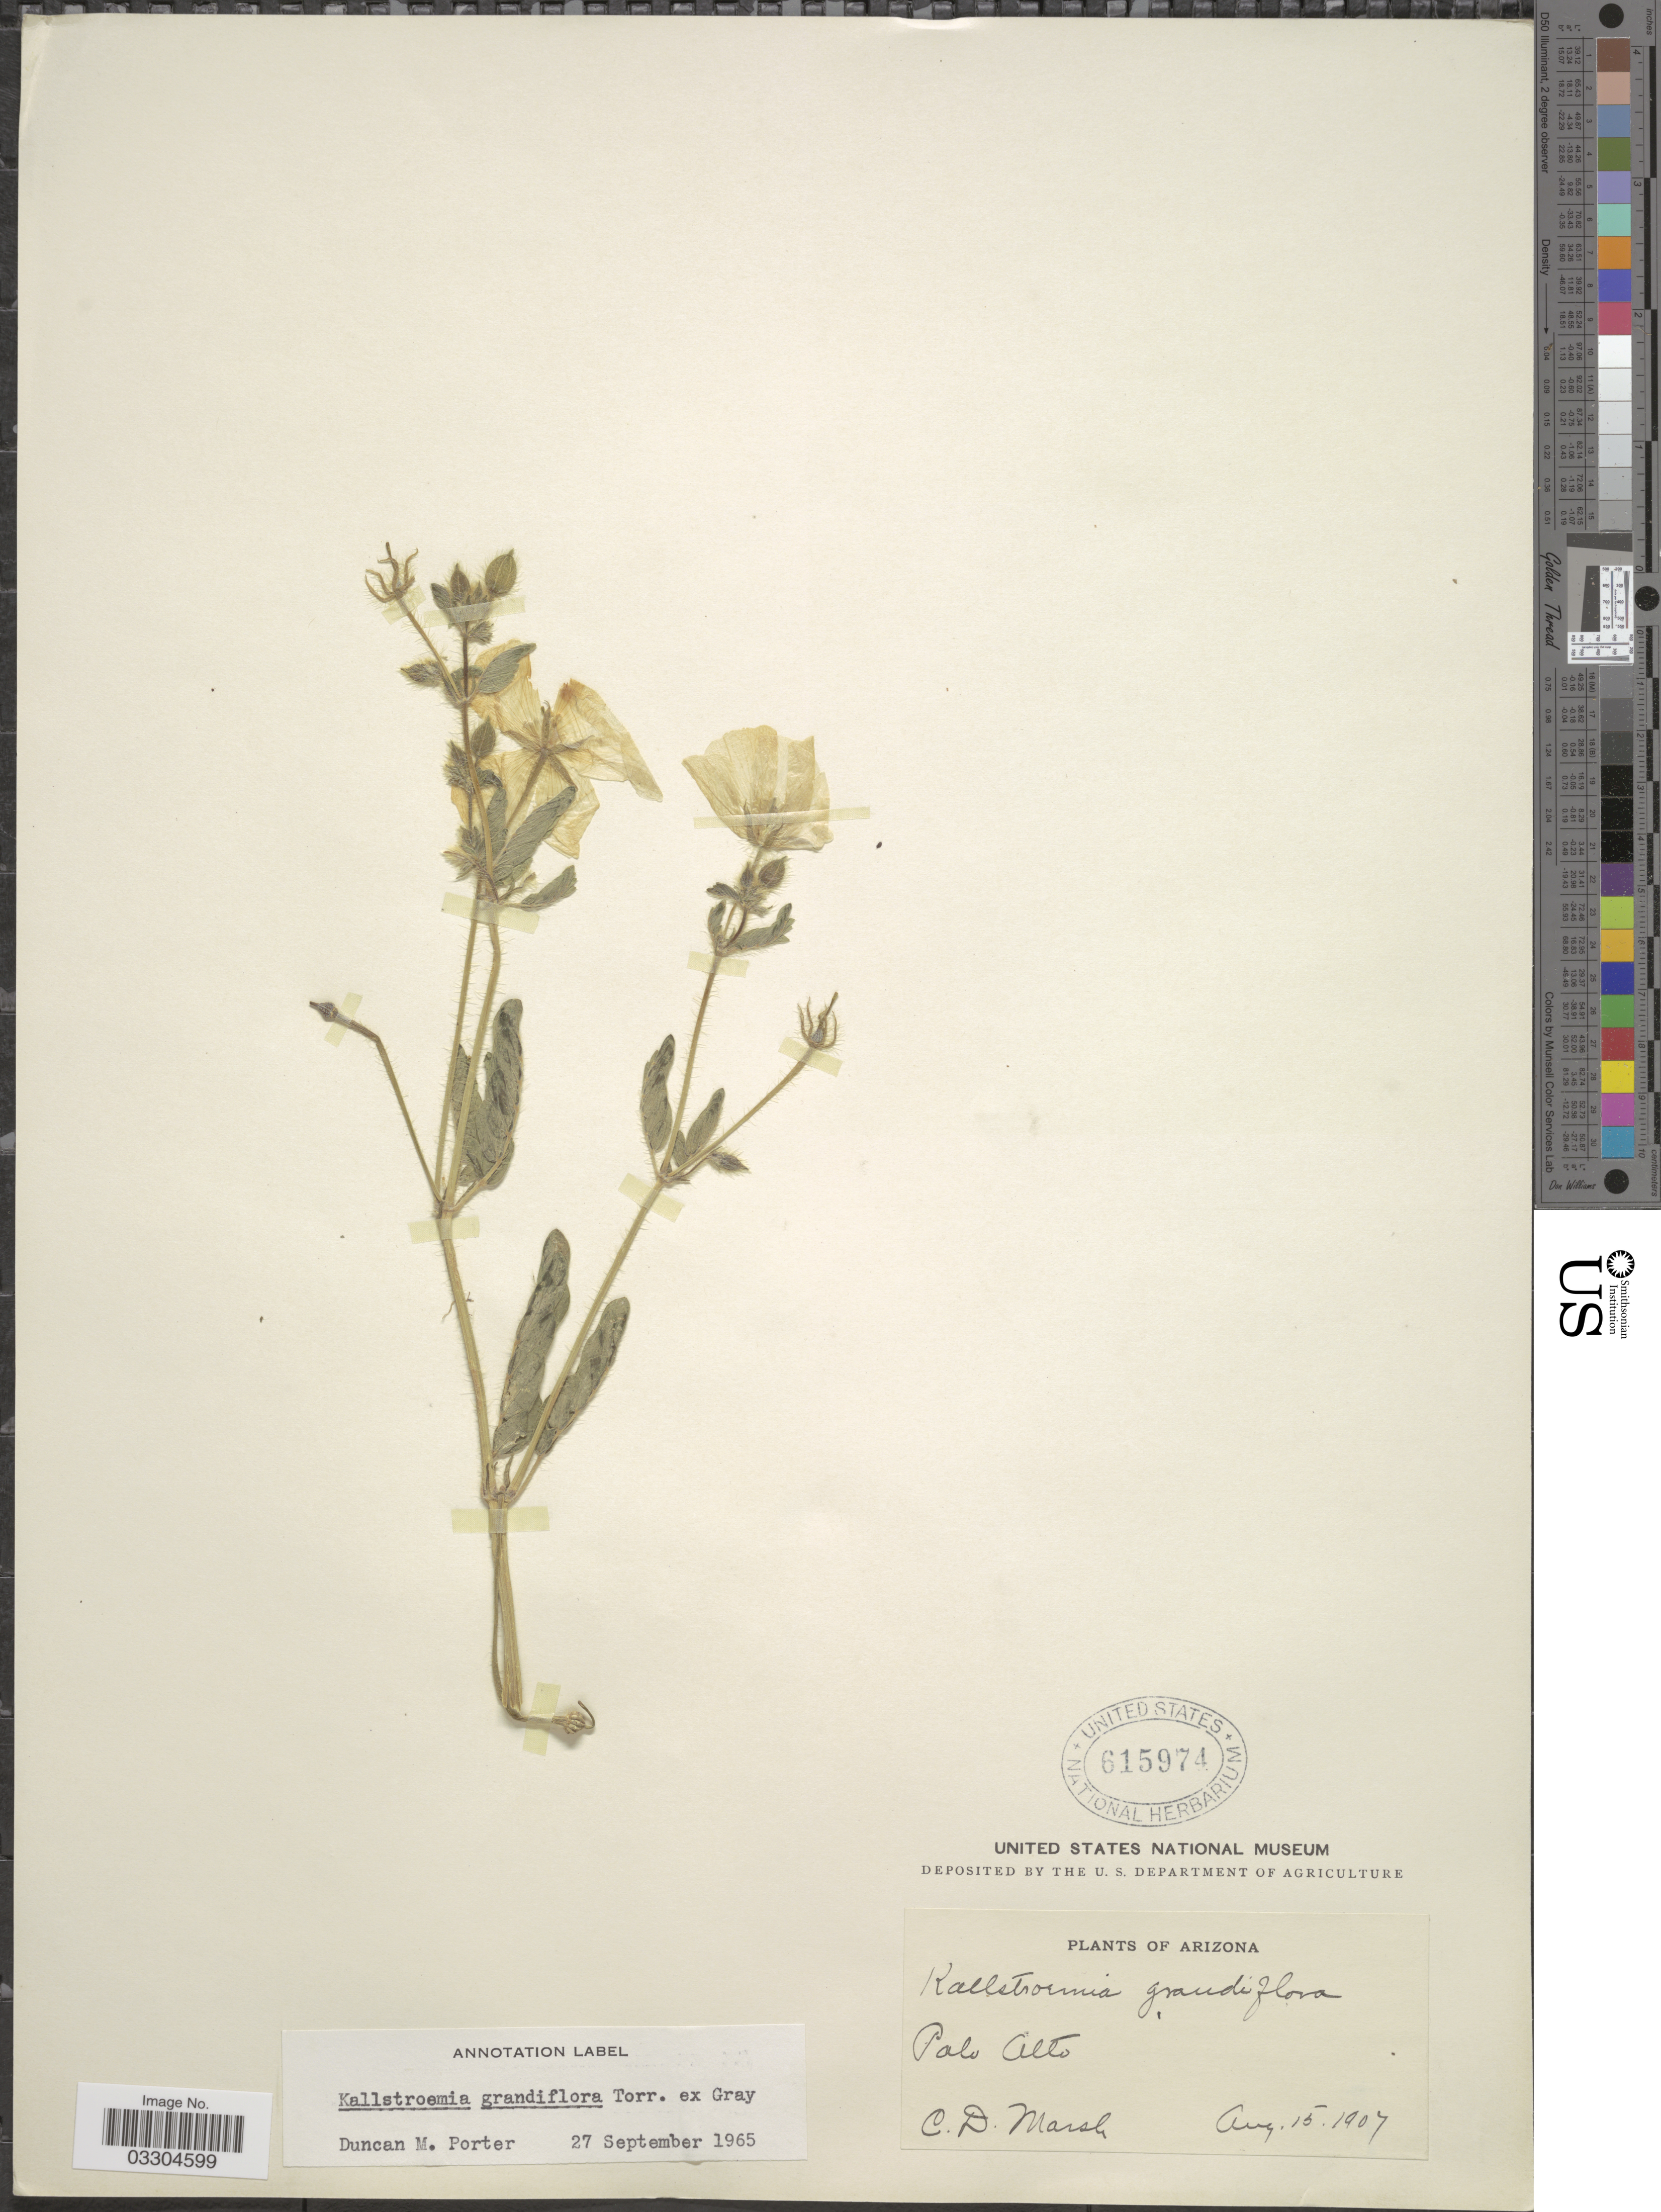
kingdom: Plantae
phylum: Tracheophyta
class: Magnoliopsida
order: Zygophyllales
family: Zygophyllaceae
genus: Kallstroemia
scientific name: Kallstroemia grandiflora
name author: Torr. ex A. Gray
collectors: C. D. Marsh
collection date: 1907-08-15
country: United States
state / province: Arizona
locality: Palo Alto.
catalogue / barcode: US 615974